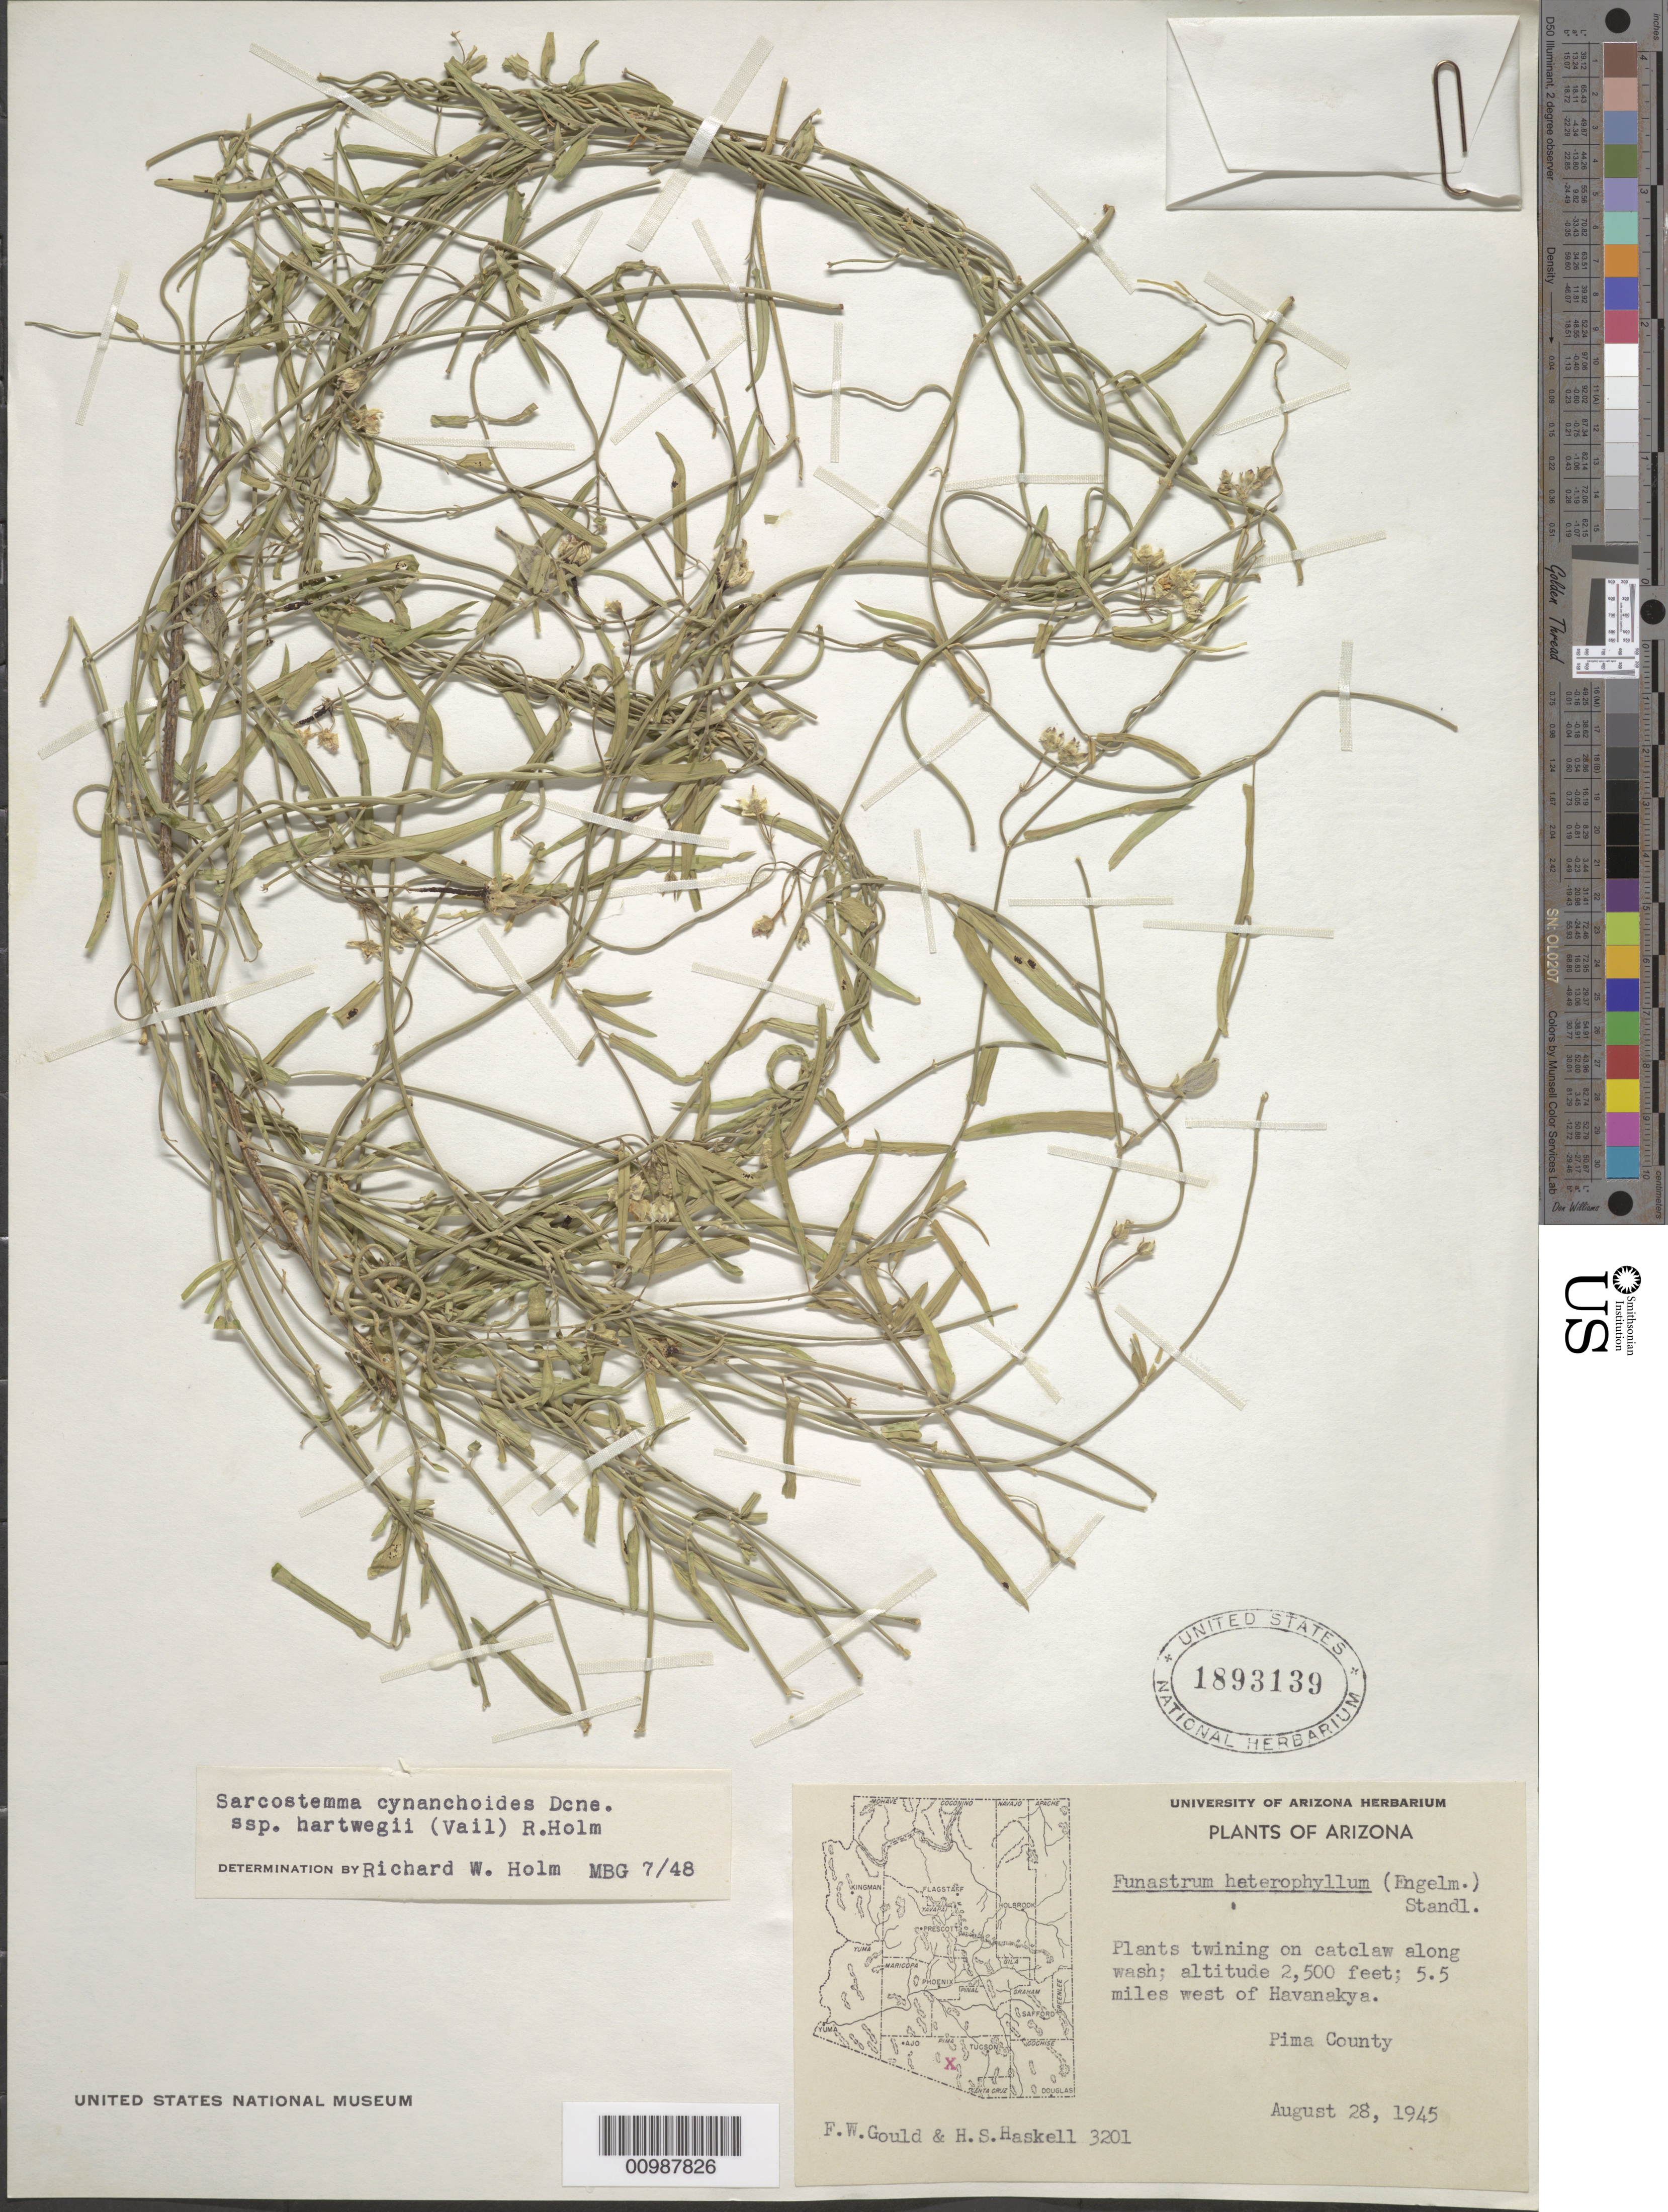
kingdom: Plantae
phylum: Tracheophyta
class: Magnoliopsida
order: Gentianales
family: Apocynaceae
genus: Sarcostemma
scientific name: Sarcostemma cynanchoides subsp. hartwegii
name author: (Vail) R.W. Holm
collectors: F. W. Gould & H. Haskell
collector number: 3201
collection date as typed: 28 Aug 1945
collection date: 1945-08-28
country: United States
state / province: Arizona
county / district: Pima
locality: Plants twining on catclaw along wash; 5.5 miles west of Havenskye.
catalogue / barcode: US 1893139